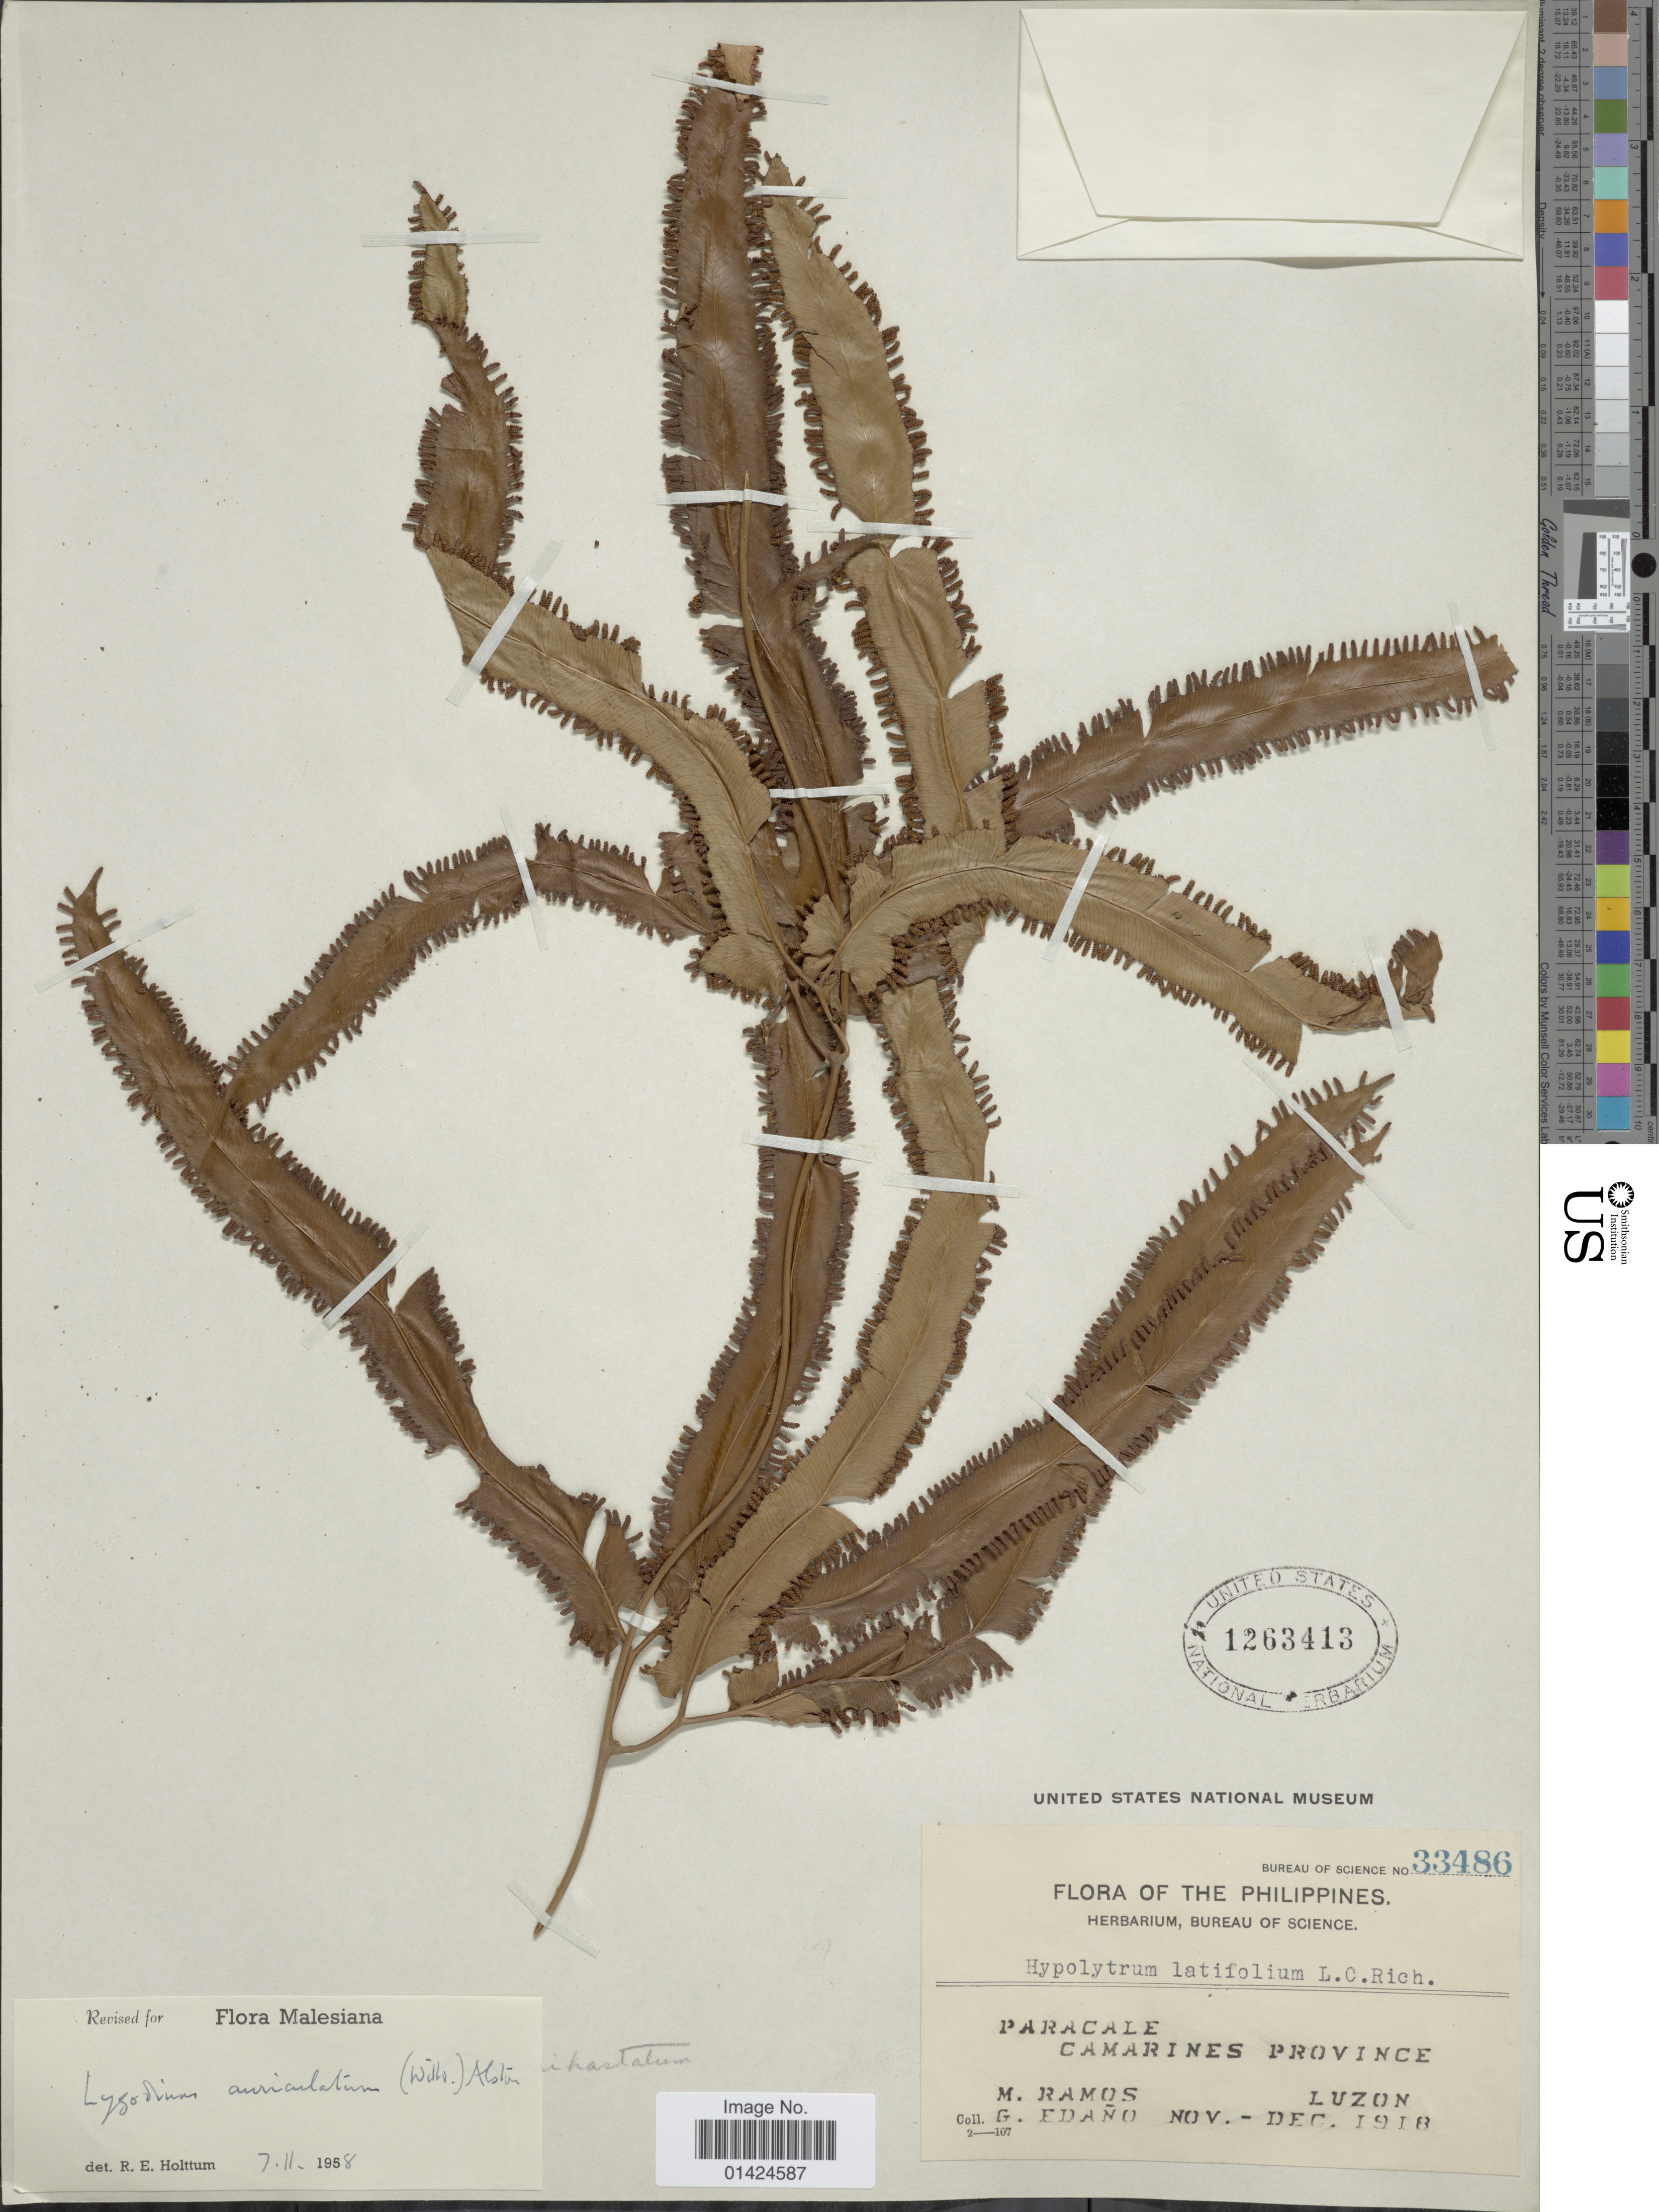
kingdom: Plantae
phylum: Tracheophyta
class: Polypodiopsida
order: Schizaeales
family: Lygodiaceae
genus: Lygodium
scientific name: Lygodium auriculatum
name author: (Willd.) Alston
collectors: M. Ramos & G. Edaño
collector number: Bureau of Science 33486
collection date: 1918-11/1918-12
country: Philippines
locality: Luzon. Paracale. Camarines Province.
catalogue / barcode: US 1263413